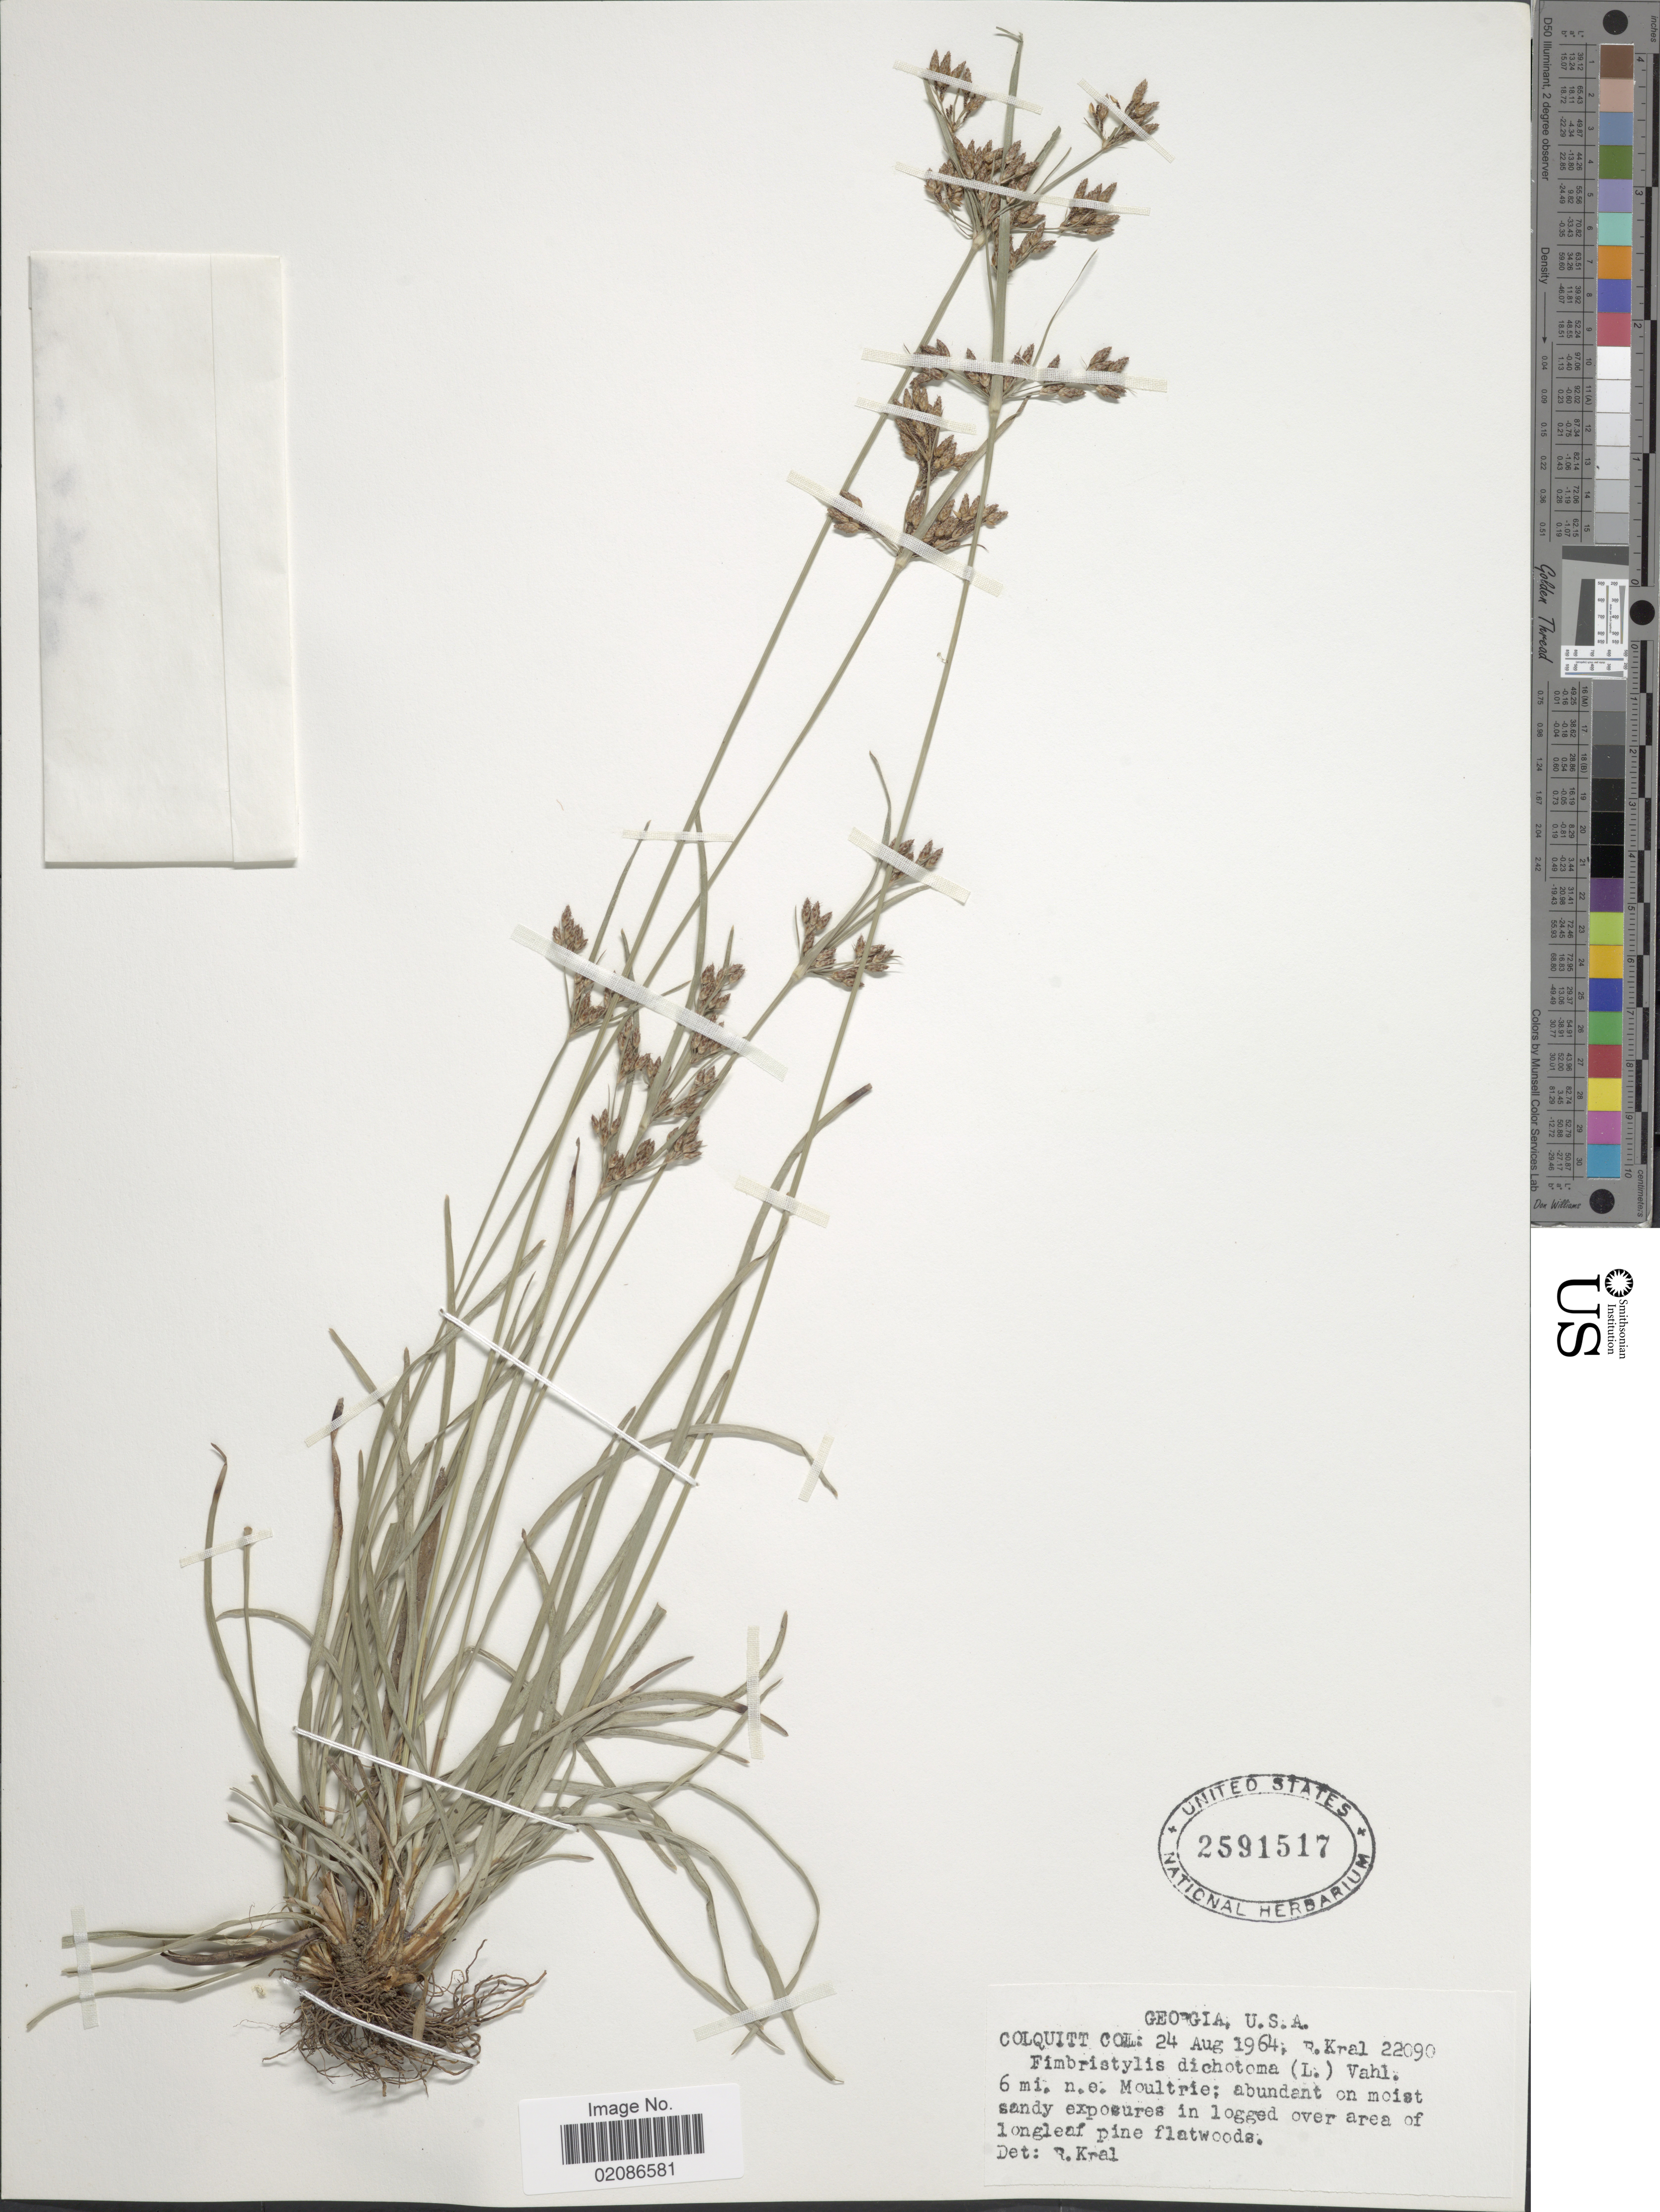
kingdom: Plantae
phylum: Tracheophyta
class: Liliopsida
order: Poales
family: Cyperaceae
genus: Fimbristylis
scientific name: Fimbristylis dichotoma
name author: (L.) Vahl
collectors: R. Kral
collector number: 22090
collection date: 1964-08-24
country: United States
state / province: Georgia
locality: Colquitt Co; 6 mi n.e. Moultrie; abundant on moist sandy exposures in logged over area of longleaf pine flatwoods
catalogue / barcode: US 2591517